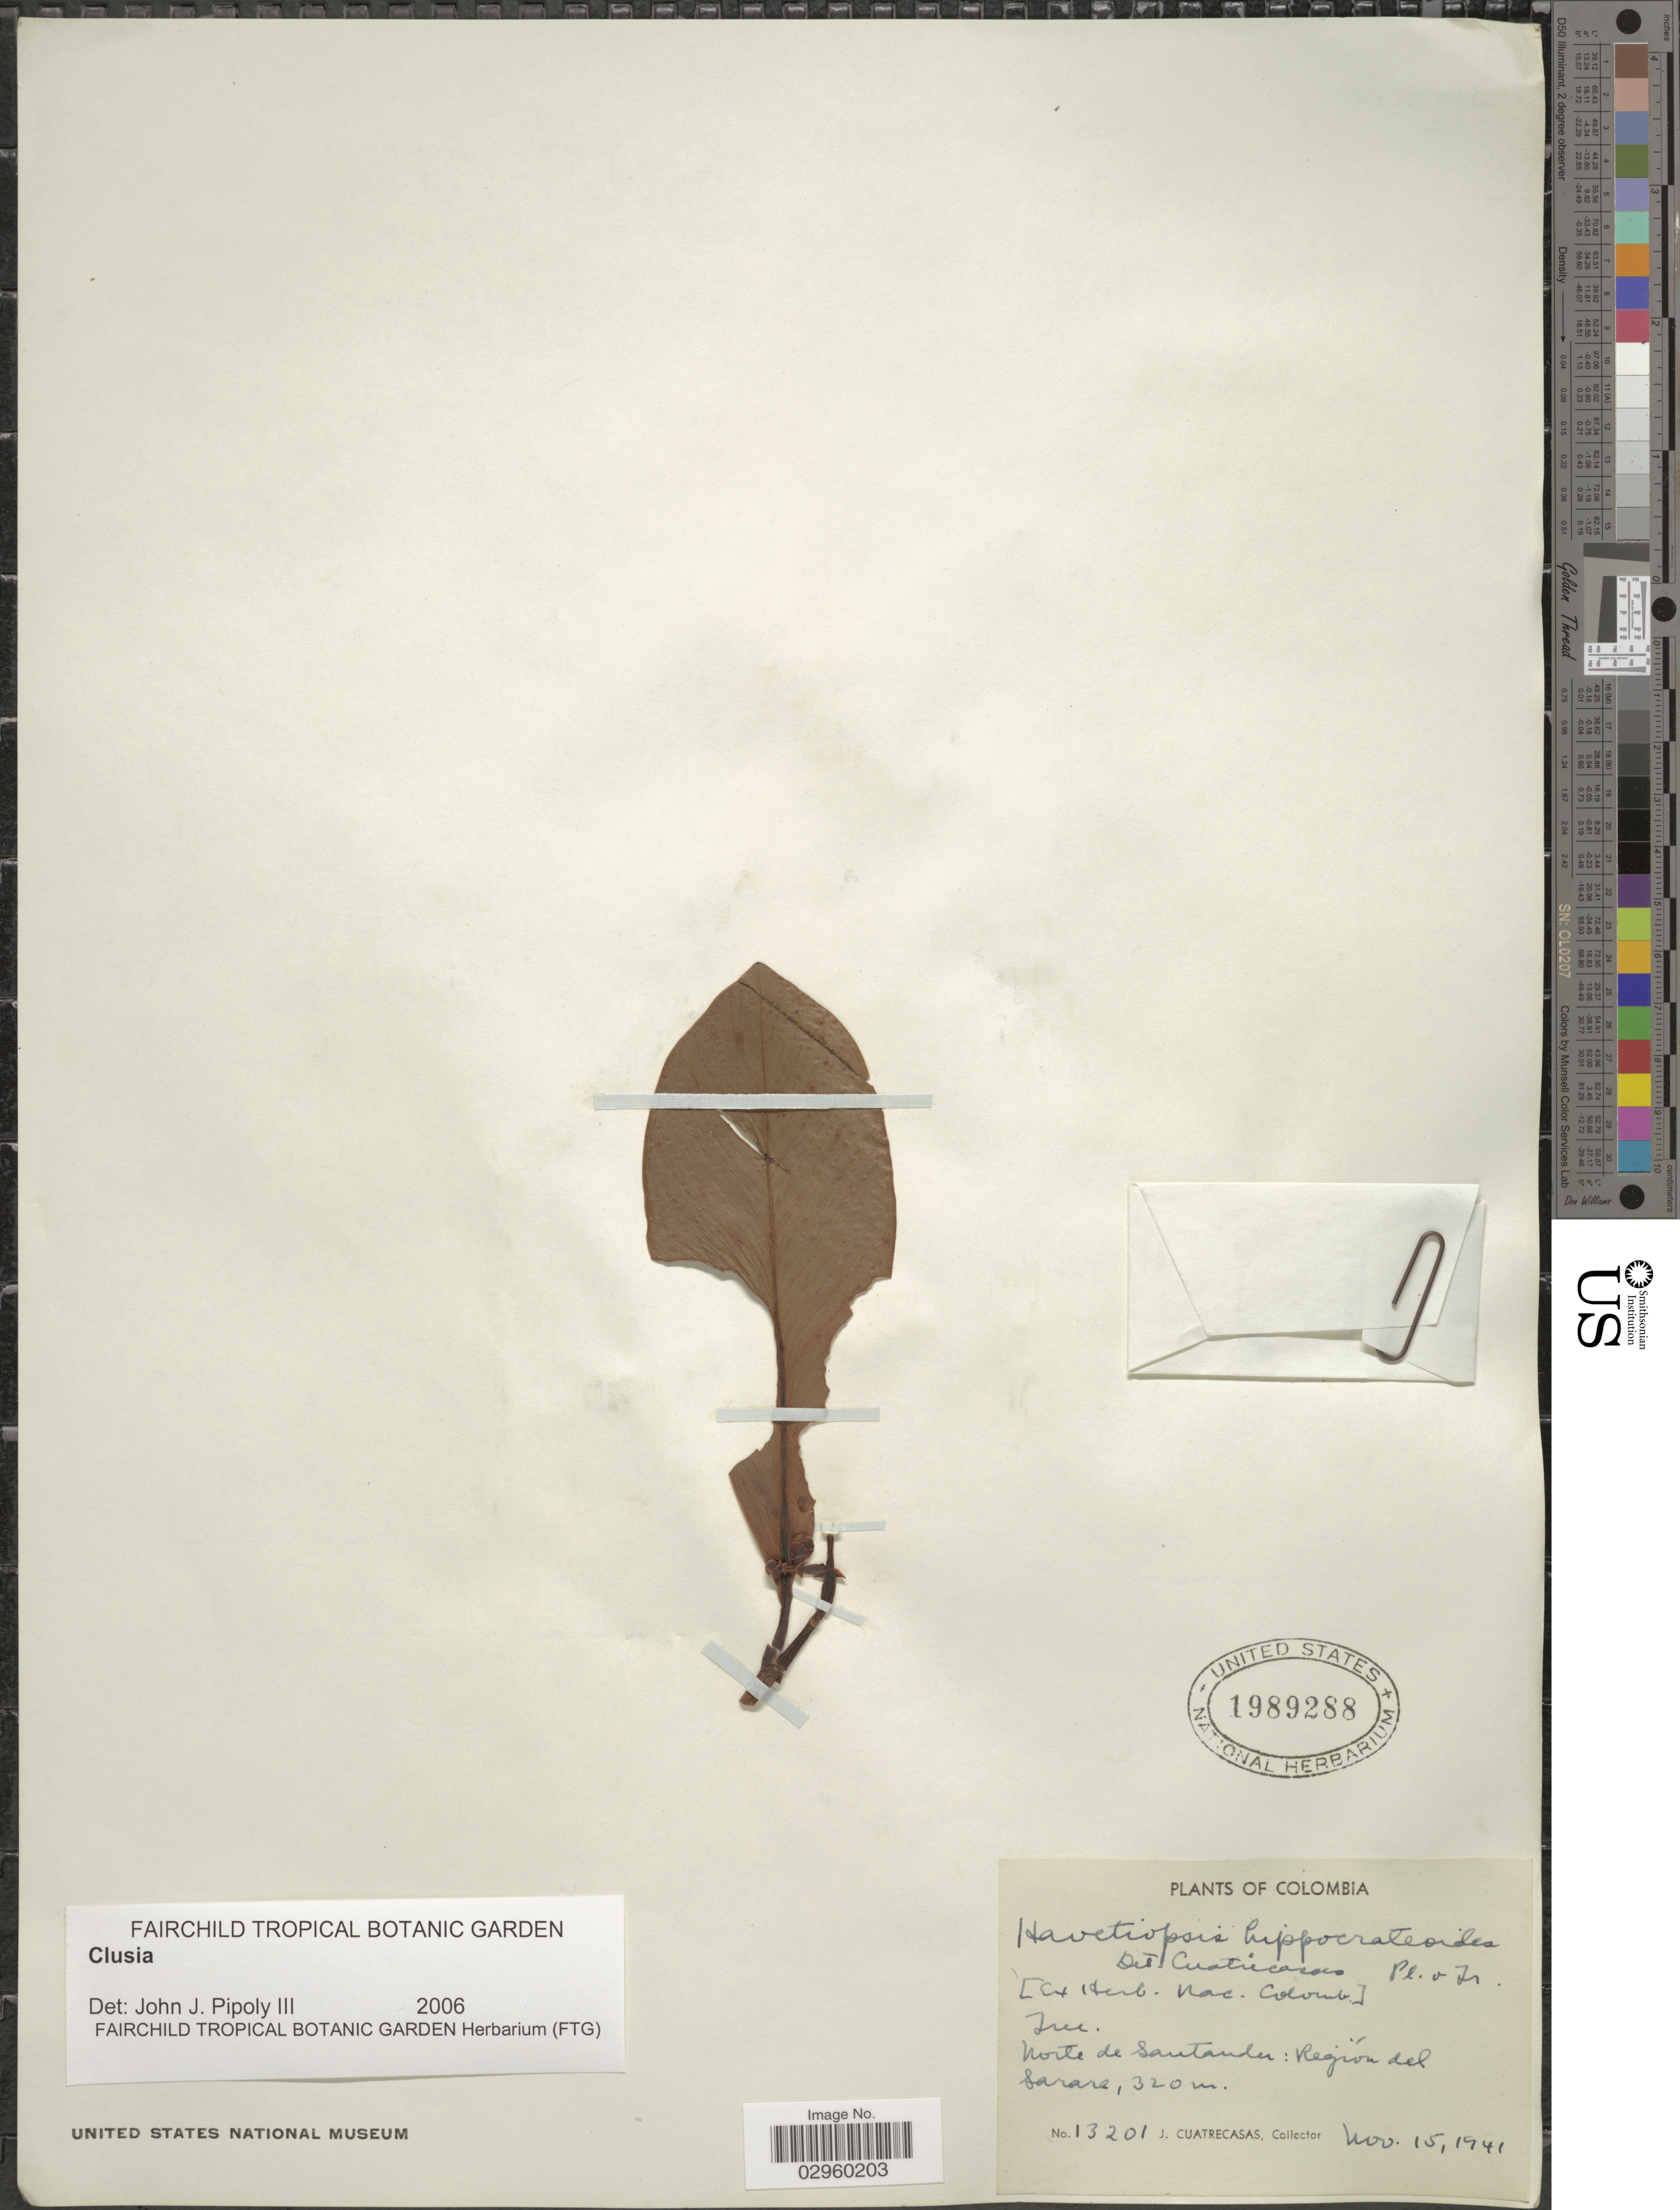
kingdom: Plantae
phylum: Tracheophyta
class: Magnoliopsida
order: Malpighiales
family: Clusiaceae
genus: Clusia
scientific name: Clusia sp.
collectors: J. Cuatrecasas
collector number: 13201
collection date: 1941-11-15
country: Colombia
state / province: Norte de Santander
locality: Norte de Santander: Región del Sarare.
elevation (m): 320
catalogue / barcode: US 1989288